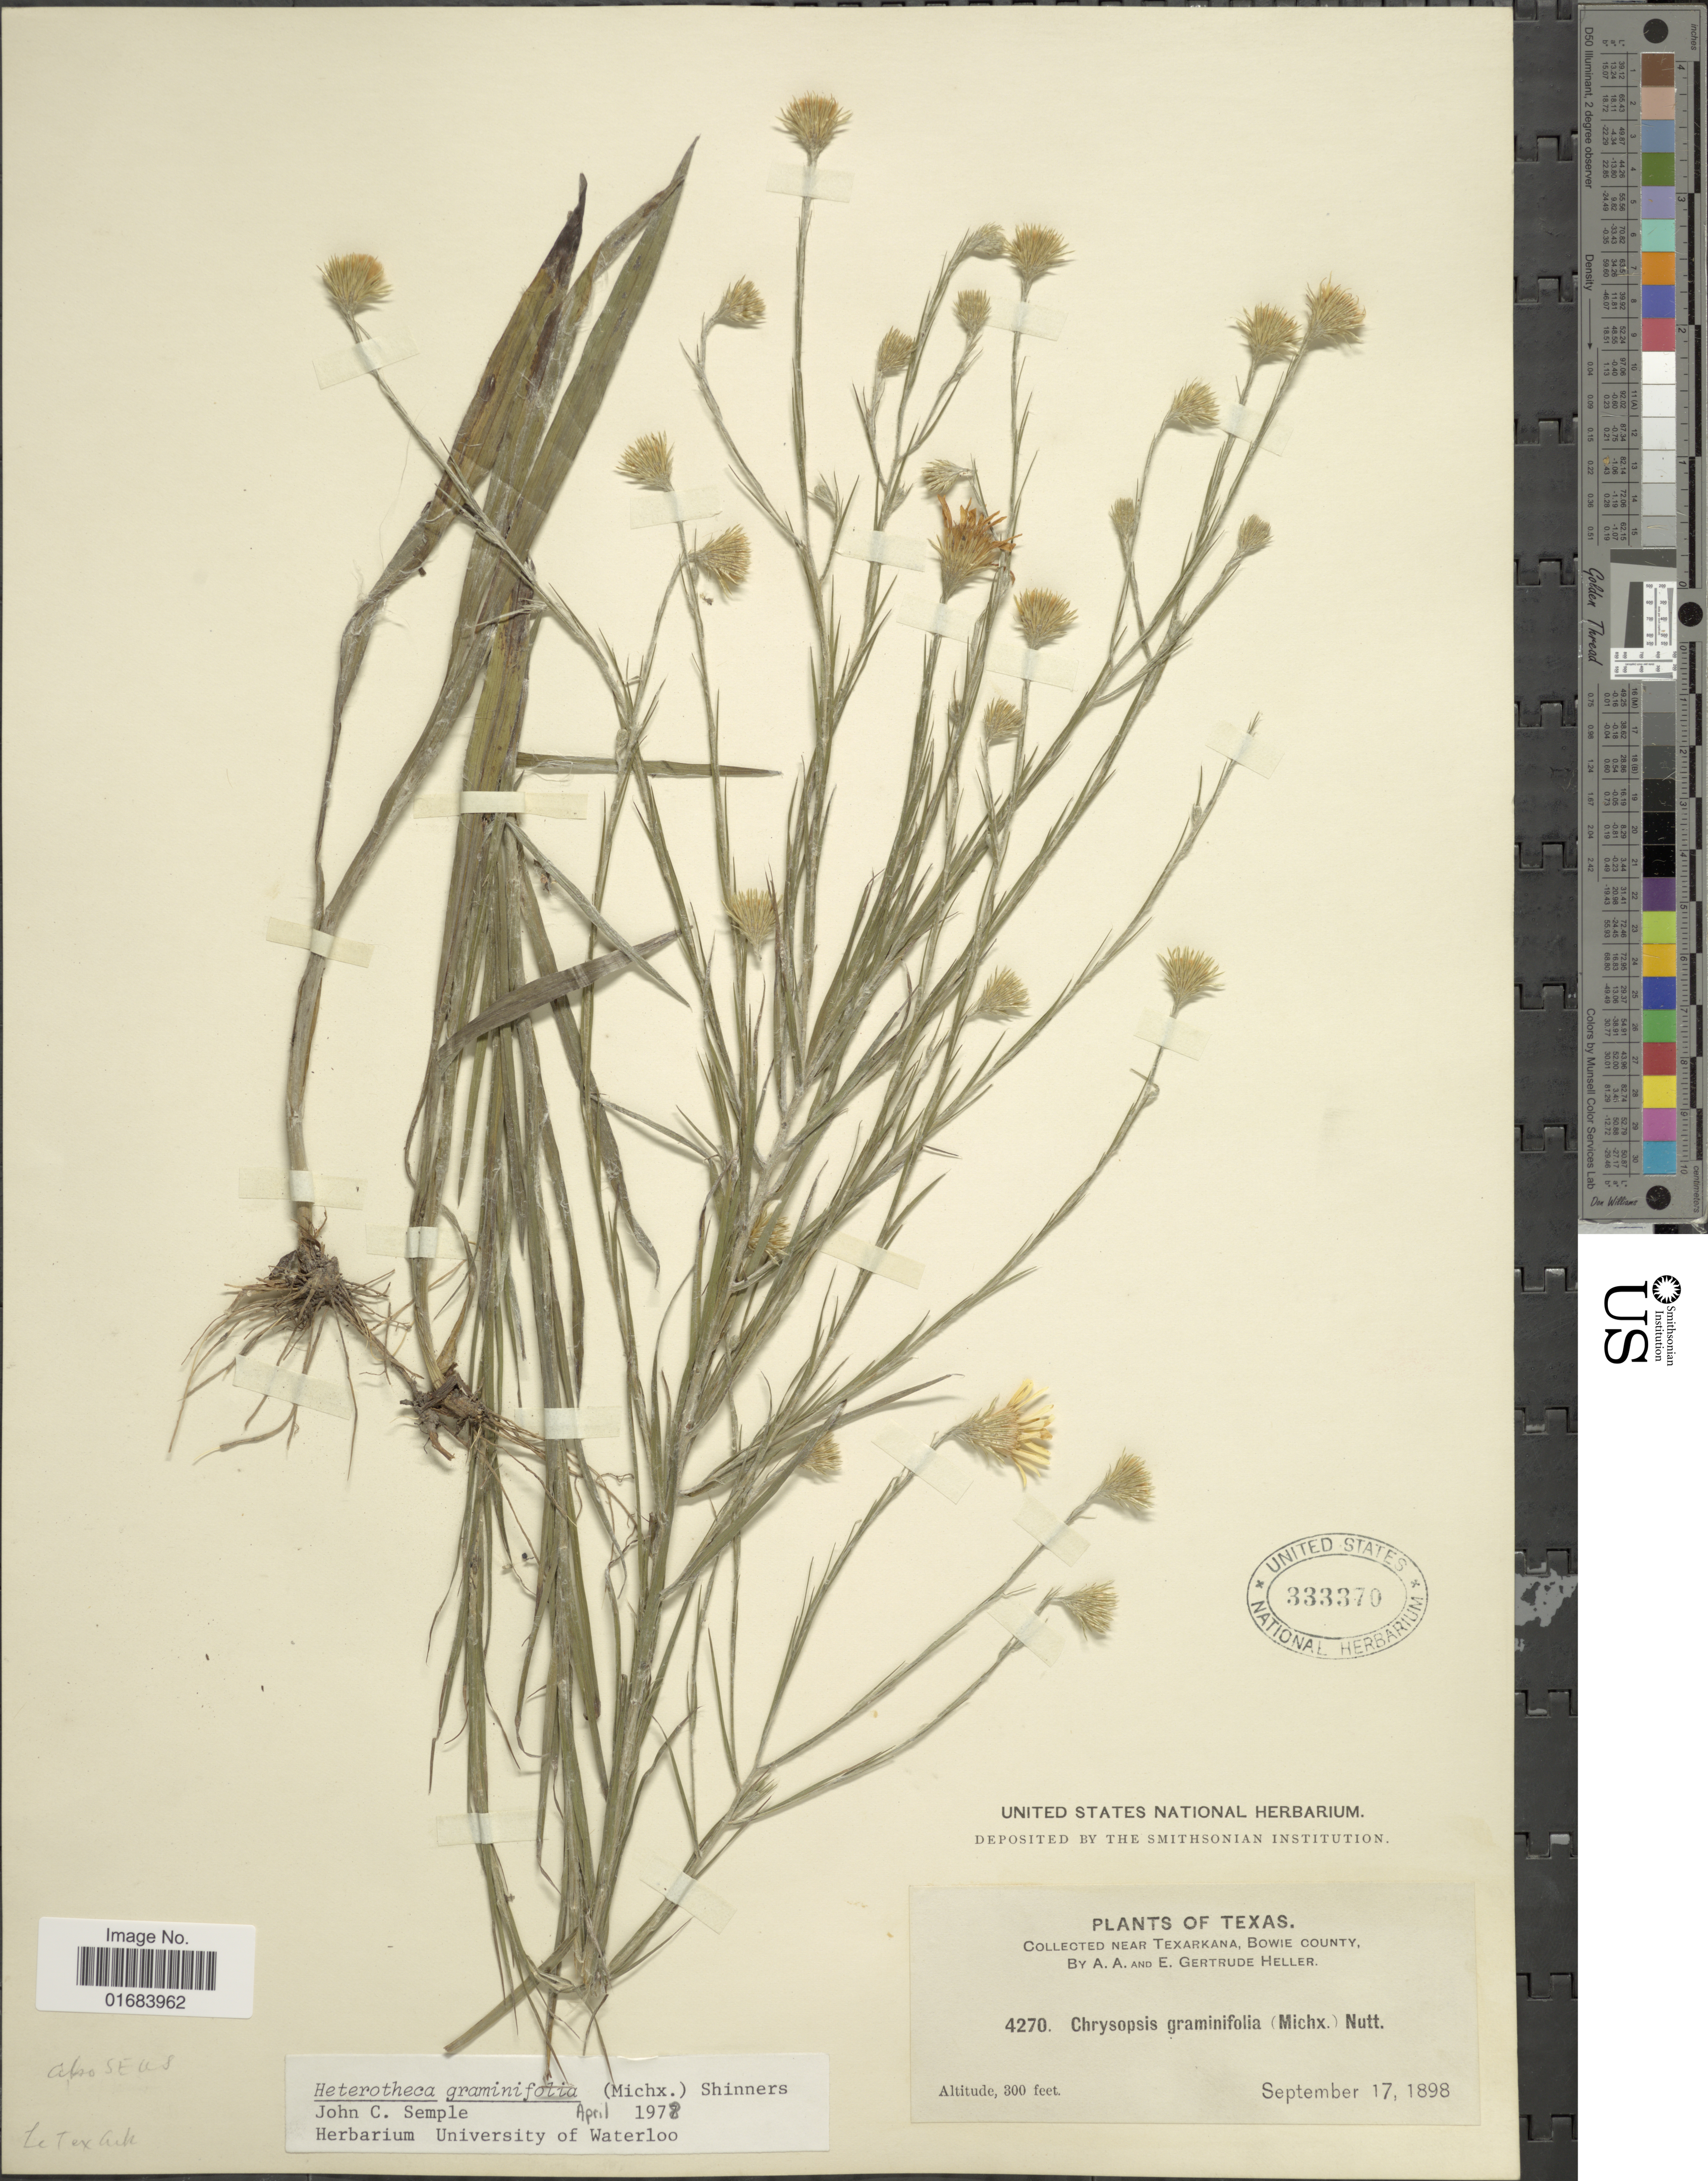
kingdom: Plantae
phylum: Tracheophyta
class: Magnoliopsida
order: Asterales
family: Asteraceae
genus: Pityopsis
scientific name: Pityopsis graminifolia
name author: (Michx.) Nutt.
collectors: A. A. Heller & E. G. Heller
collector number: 4270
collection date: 1898-09-17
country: United States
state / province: Texas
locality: Near Texarkana, Bowie County.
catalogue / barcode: US 333370